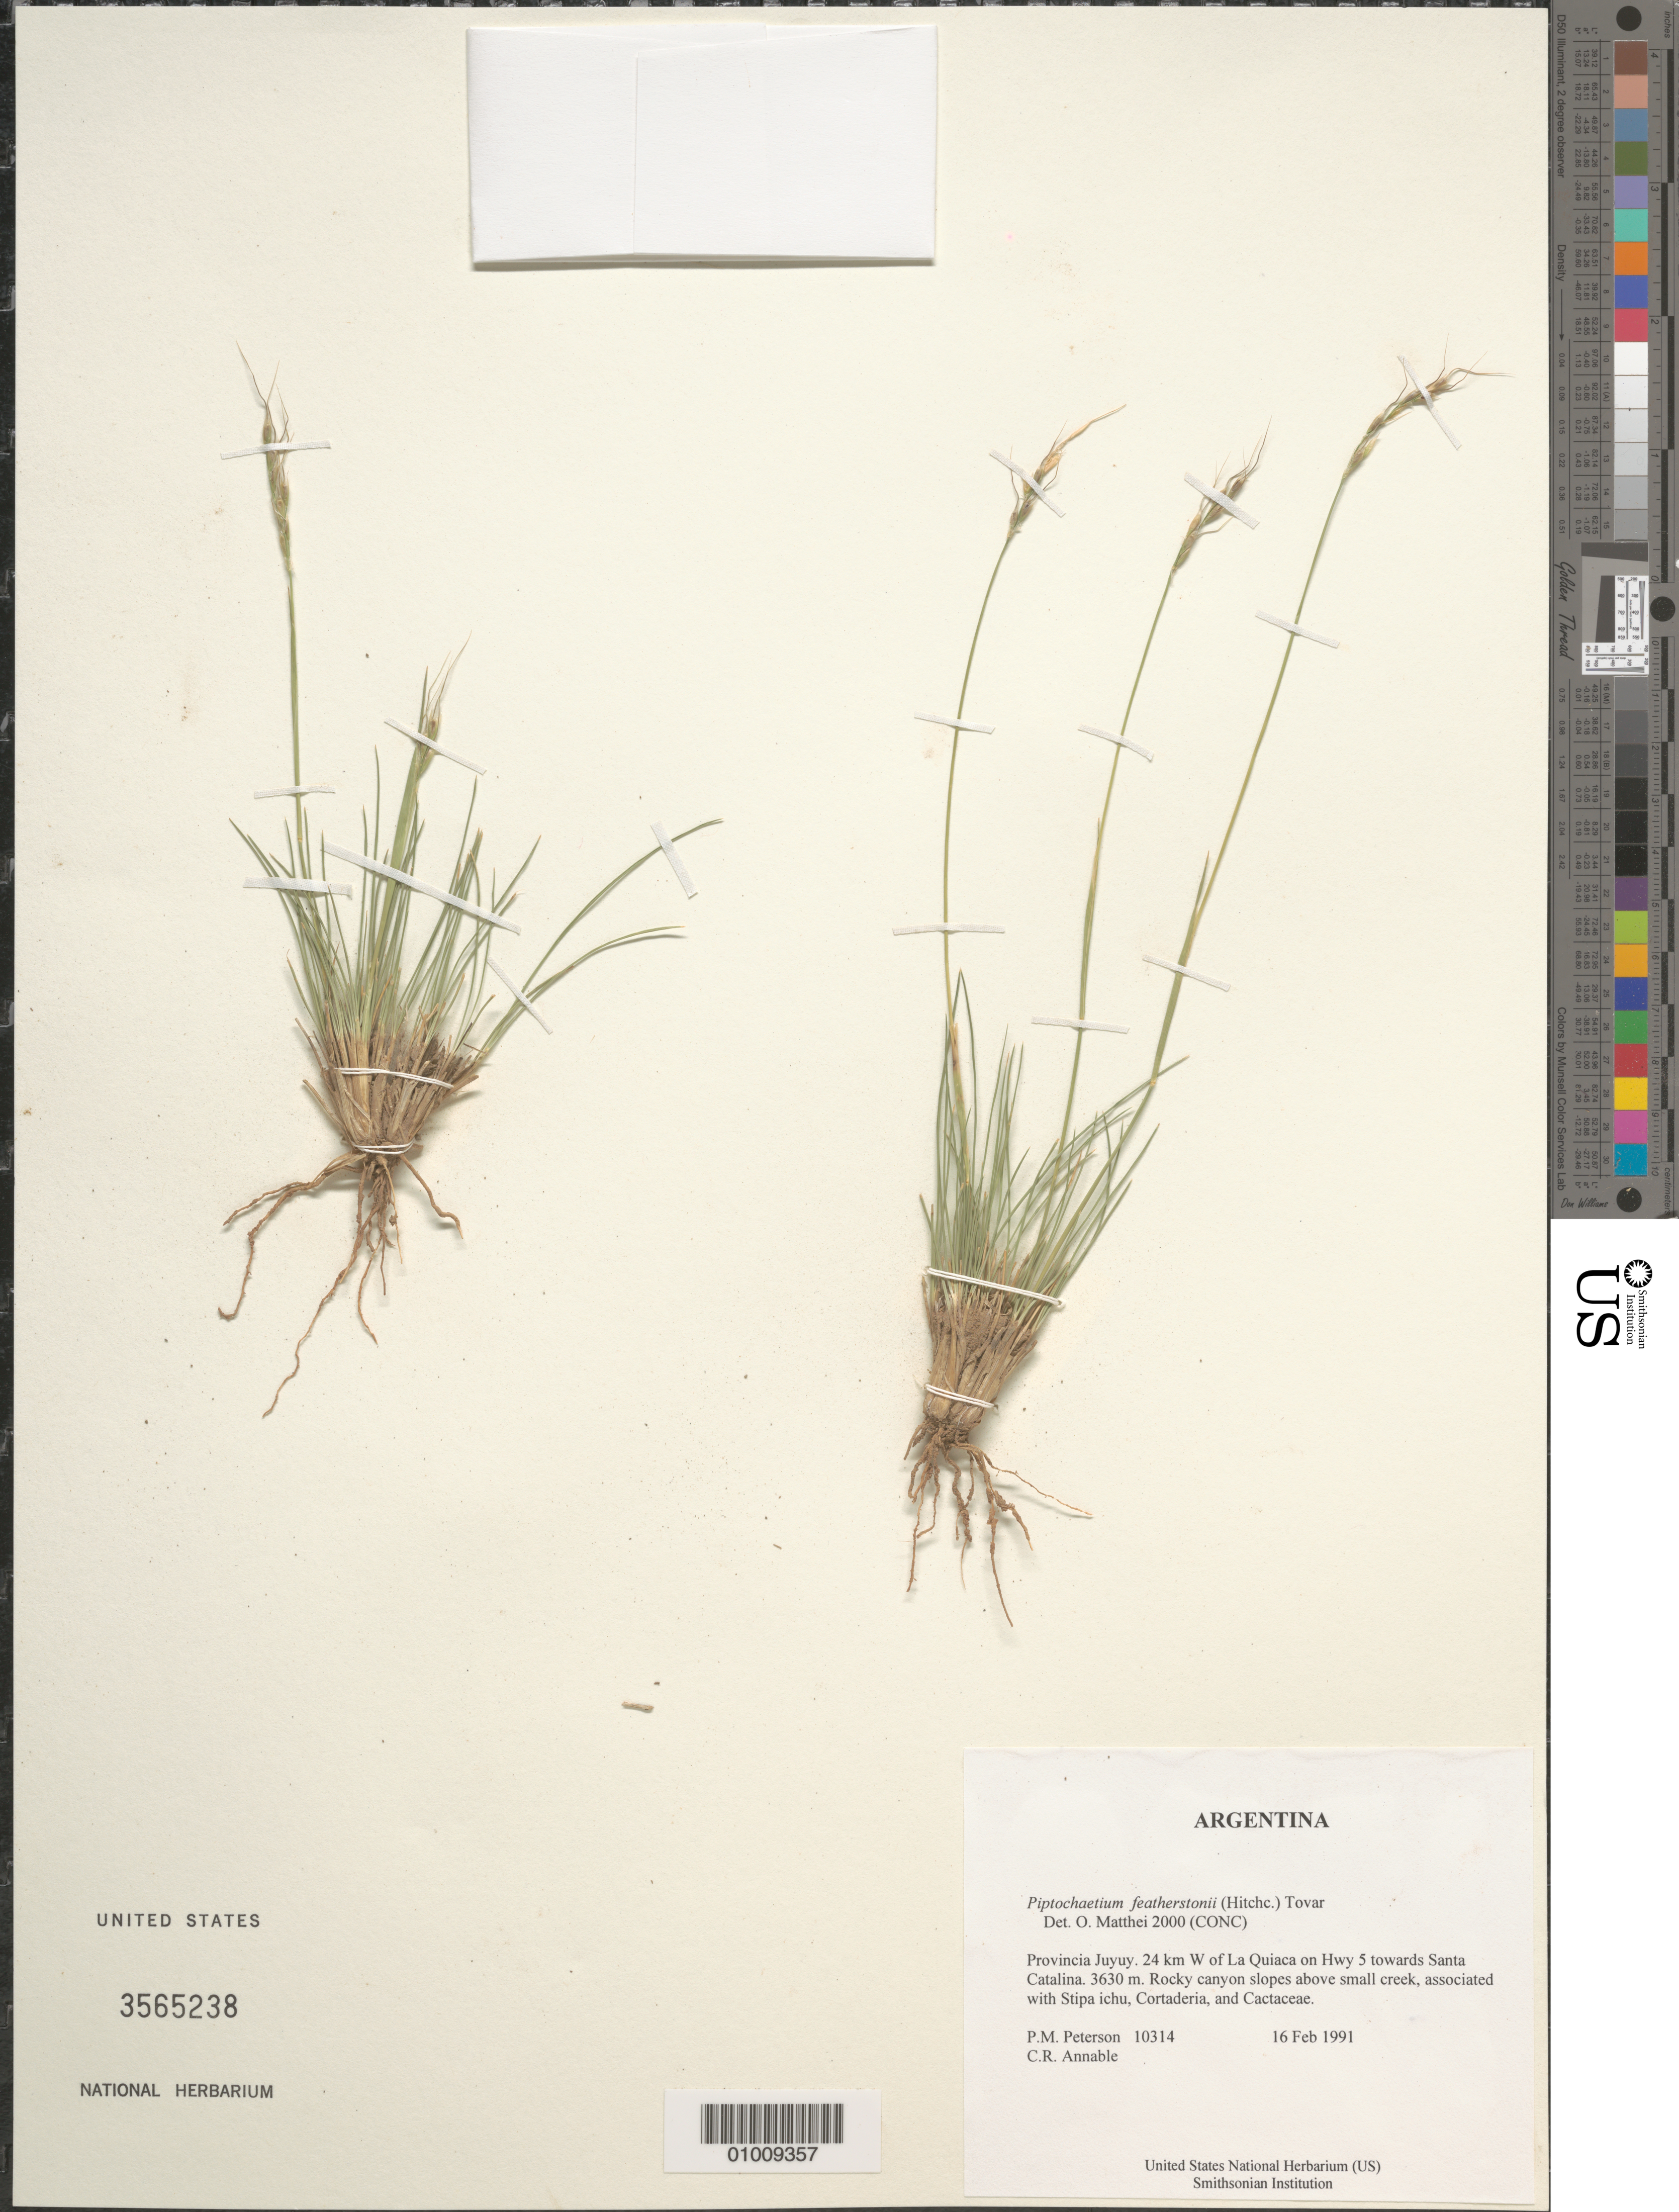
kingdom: Plantae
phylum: Tracheophyta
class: Liliopsida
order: Poales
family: Poaceae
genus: Piptochaetium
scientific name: Piptochaetium featherstonii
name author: (Hitchc.) Tovar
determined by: Matthei, O. R.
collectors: P. M. Peterson & C. R. Annable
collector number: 10314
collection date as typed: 16 Feb 1991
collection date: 1991-02-16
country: Argentina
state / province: Jujuy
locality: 24 km W of La Quiaca on Hwy 5 towards Santa Catalina.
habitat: Rocky canyon slopes above small creek, associated with Stipa ichu, Cortaderia, and Cactaceae.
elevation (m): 3630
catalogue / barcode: US 3565238